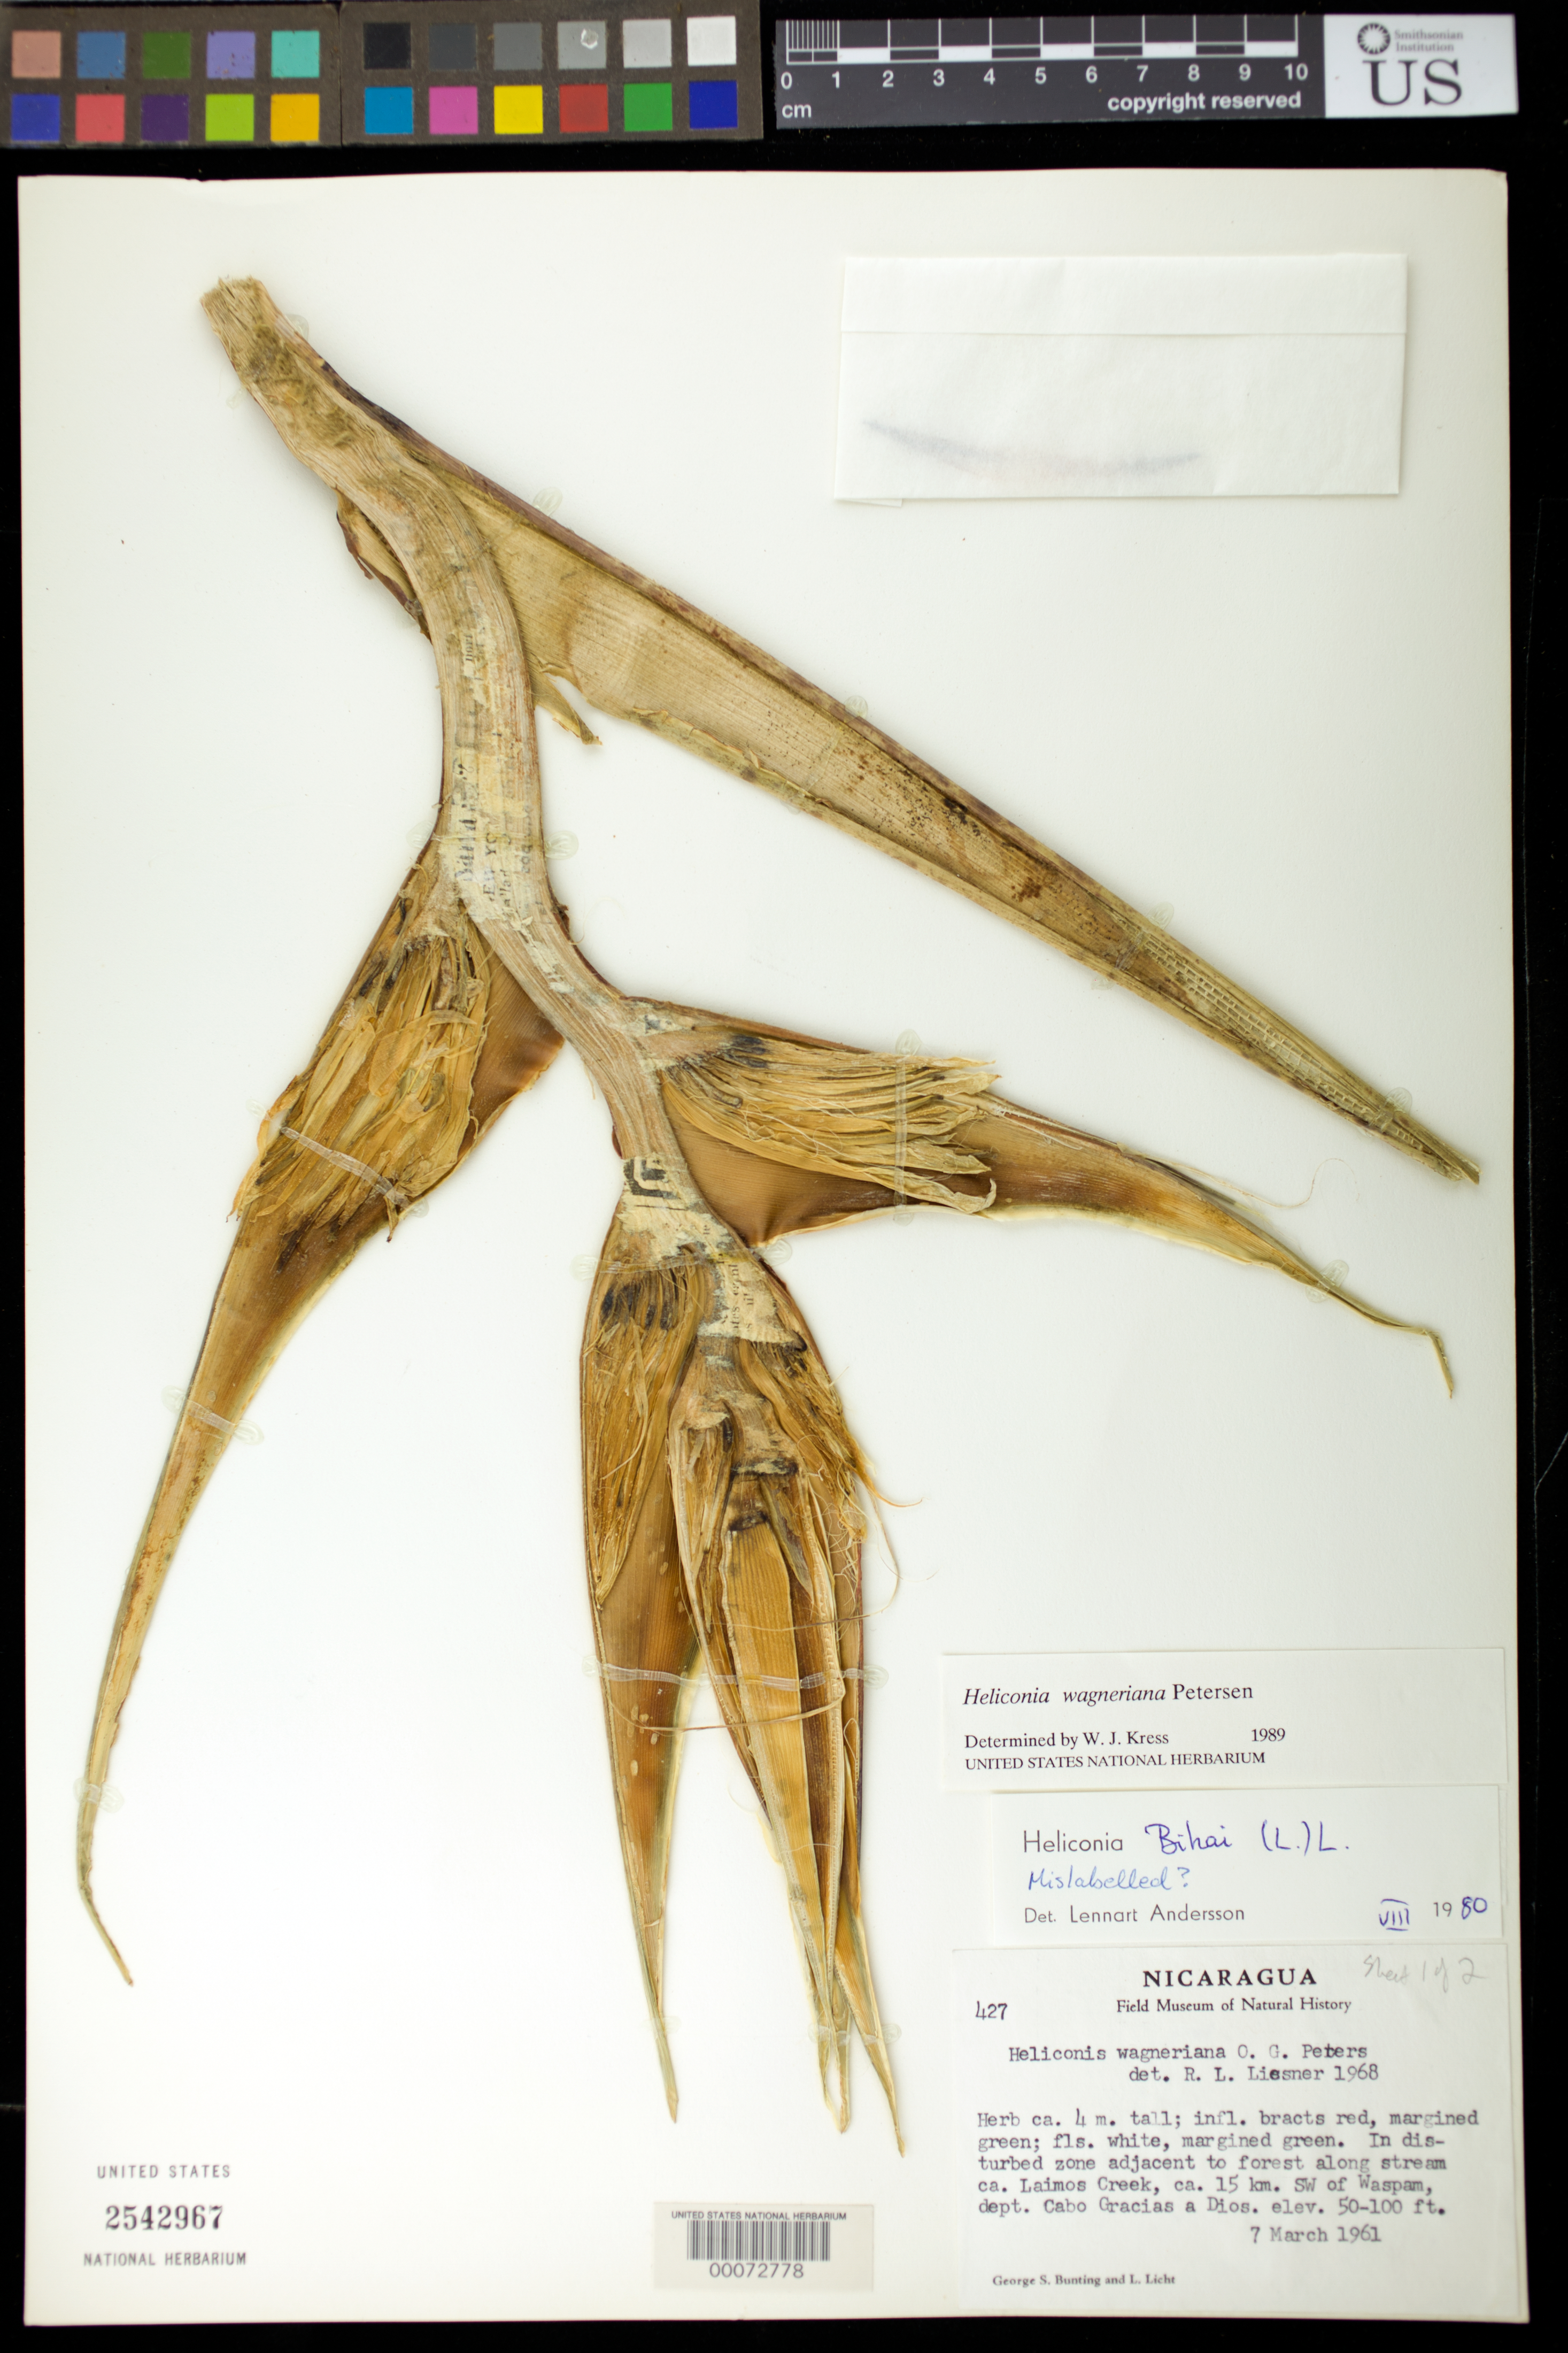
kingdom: Plantae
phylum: Tracheophyta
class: Liliopsida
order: Zingiberales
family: Heliconiaceae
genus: Heliconia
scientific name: Heliconia wagneriana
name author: Petersen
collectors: G. S. Bunting & L. Licht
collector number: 427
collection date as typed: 07 Mar 1961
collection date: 1961-03-07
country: Nicaragua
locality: Along stream ca. laimos creek, ca. 15 km sw of waspam, dept. cabo gracias a dios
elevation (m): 15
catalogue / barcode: US 2542967